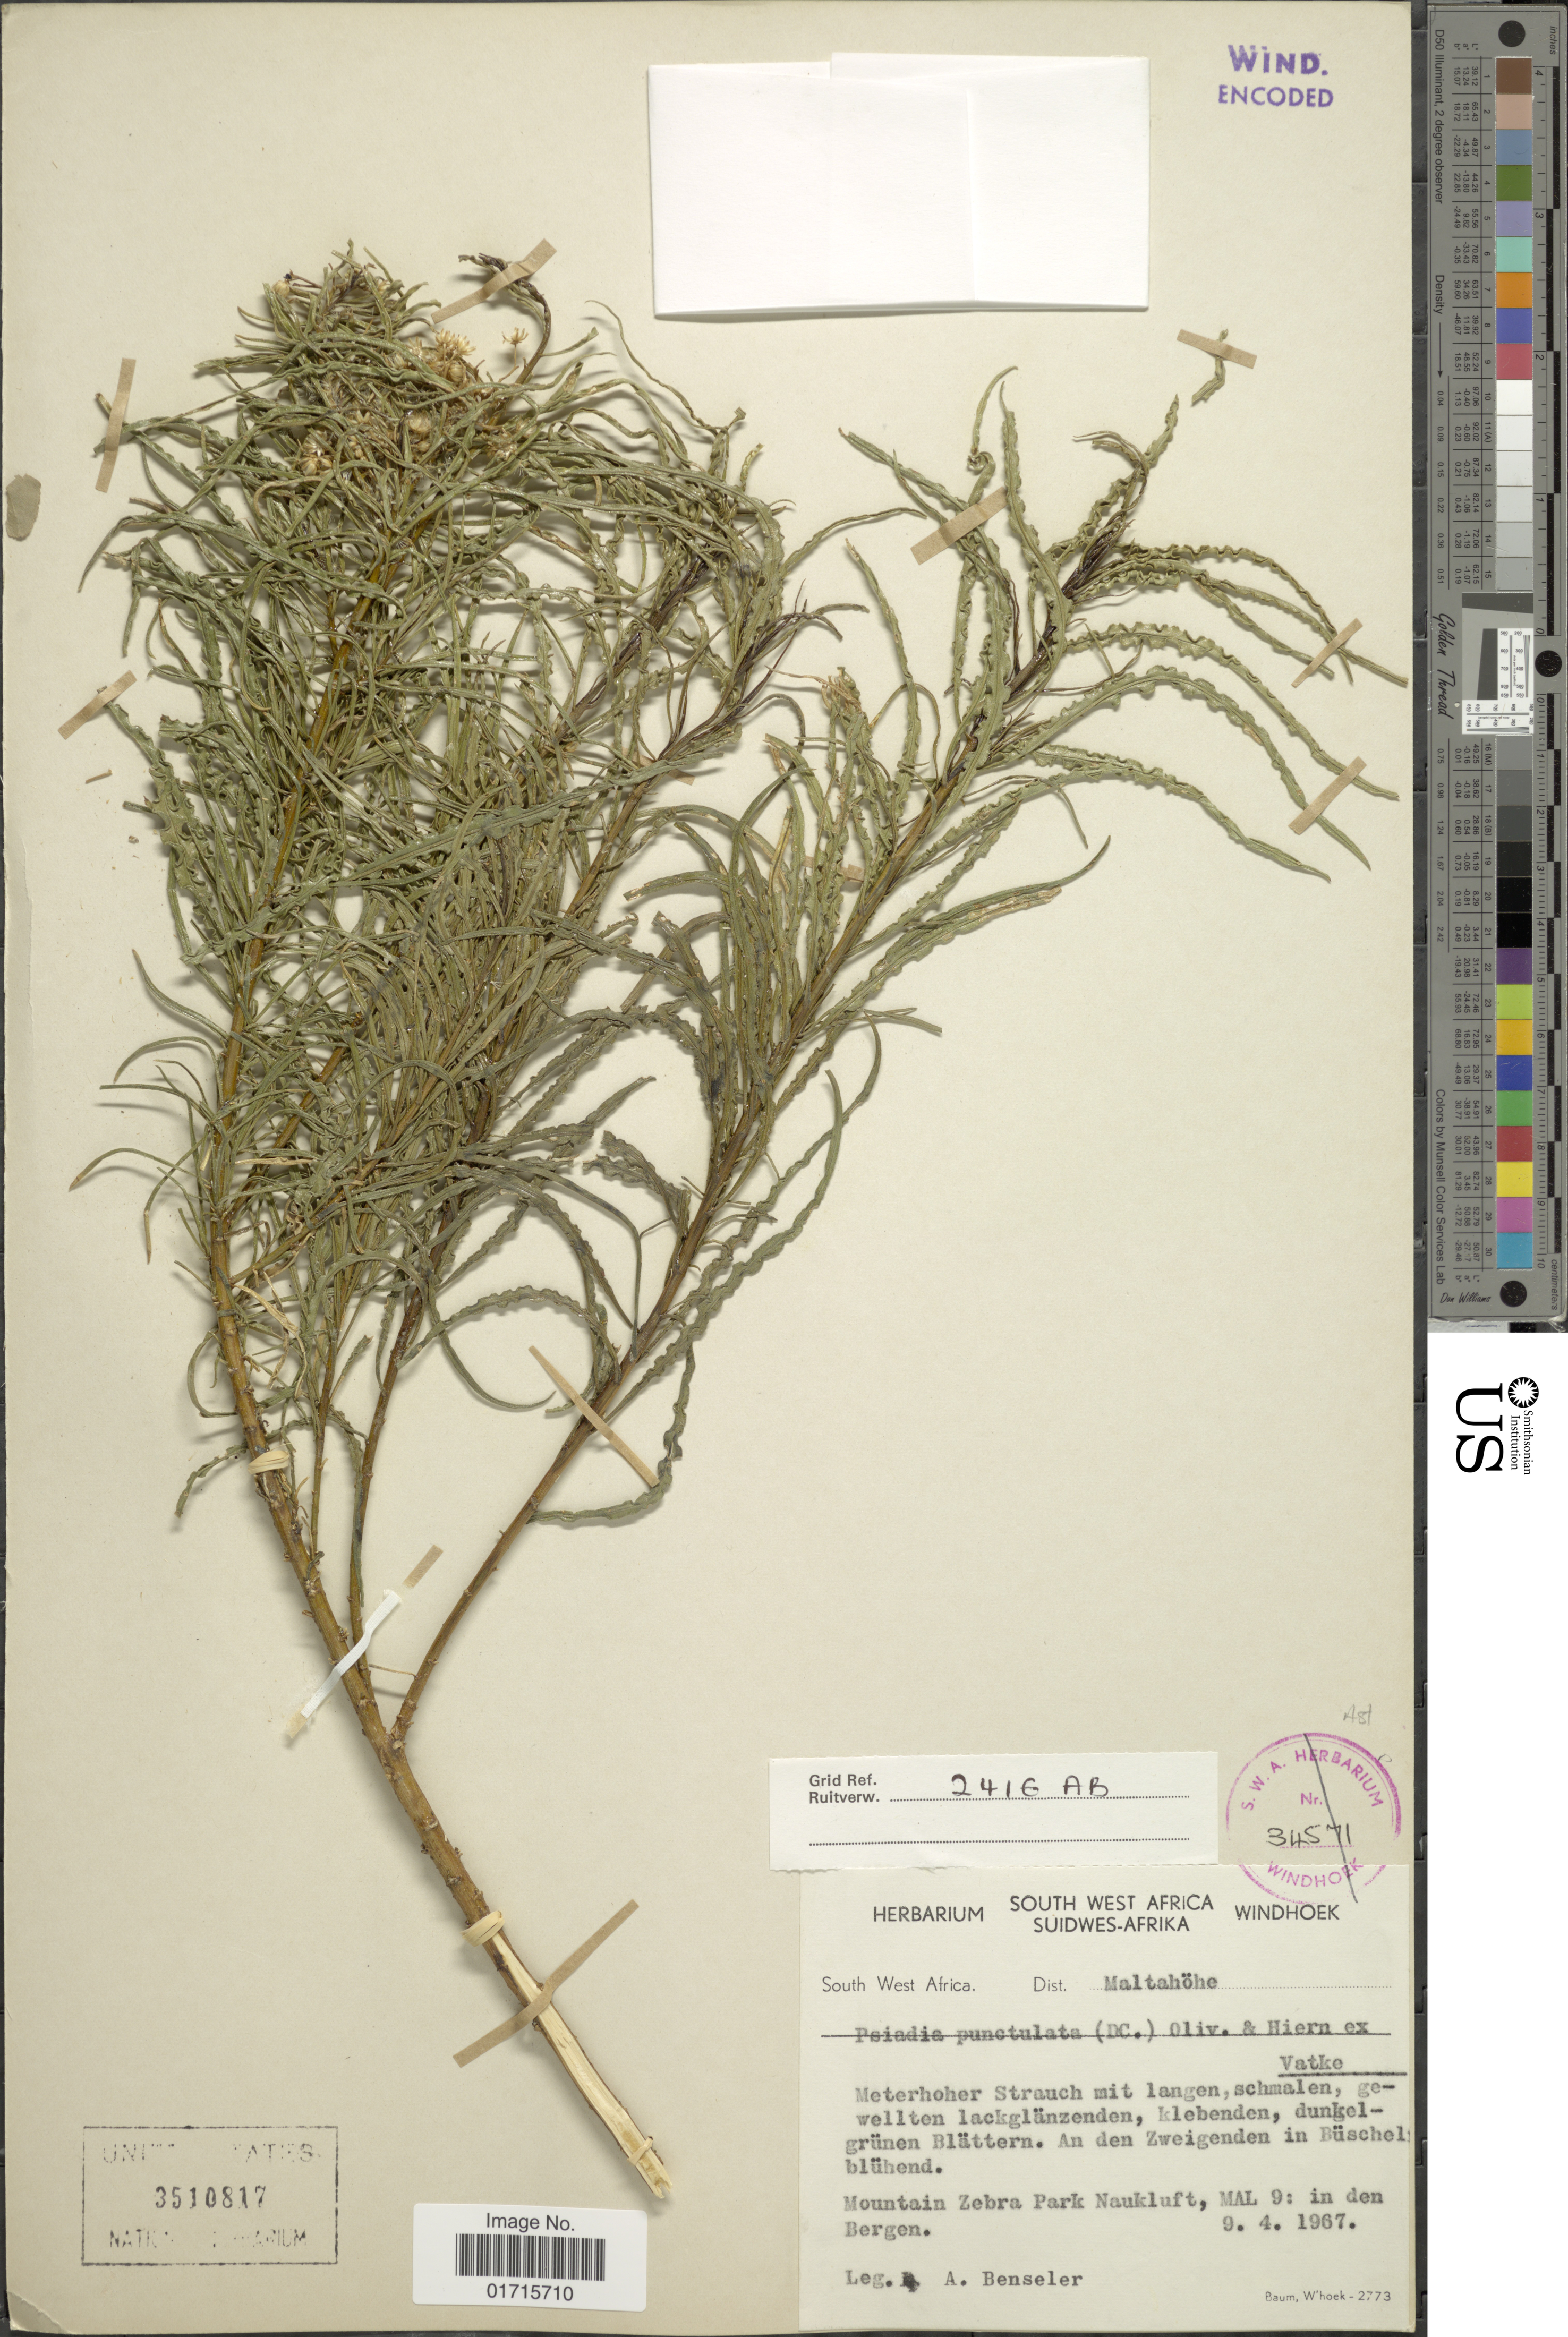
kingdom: Plantae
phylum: Tracheophyta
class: Magnoliopsida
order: Asterales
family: Asteraceae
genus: Psiadia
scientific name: Psiadia punctulata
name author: (DC.) Vatke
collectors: A. Benseler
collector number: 2773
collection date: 1967-04-09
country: Namibia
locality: South West Africa. Dist. Maltahohe. Meterhoher Strauch mit langen, schmalen, gewellten lackglanzenden, klebenden, dunkel-grunen Blattern. An den Zweigenden in Buschel bluhend. Mountain Zebra Park Naukluft, Mal 9: in den Bergen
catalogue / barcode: US 3510817